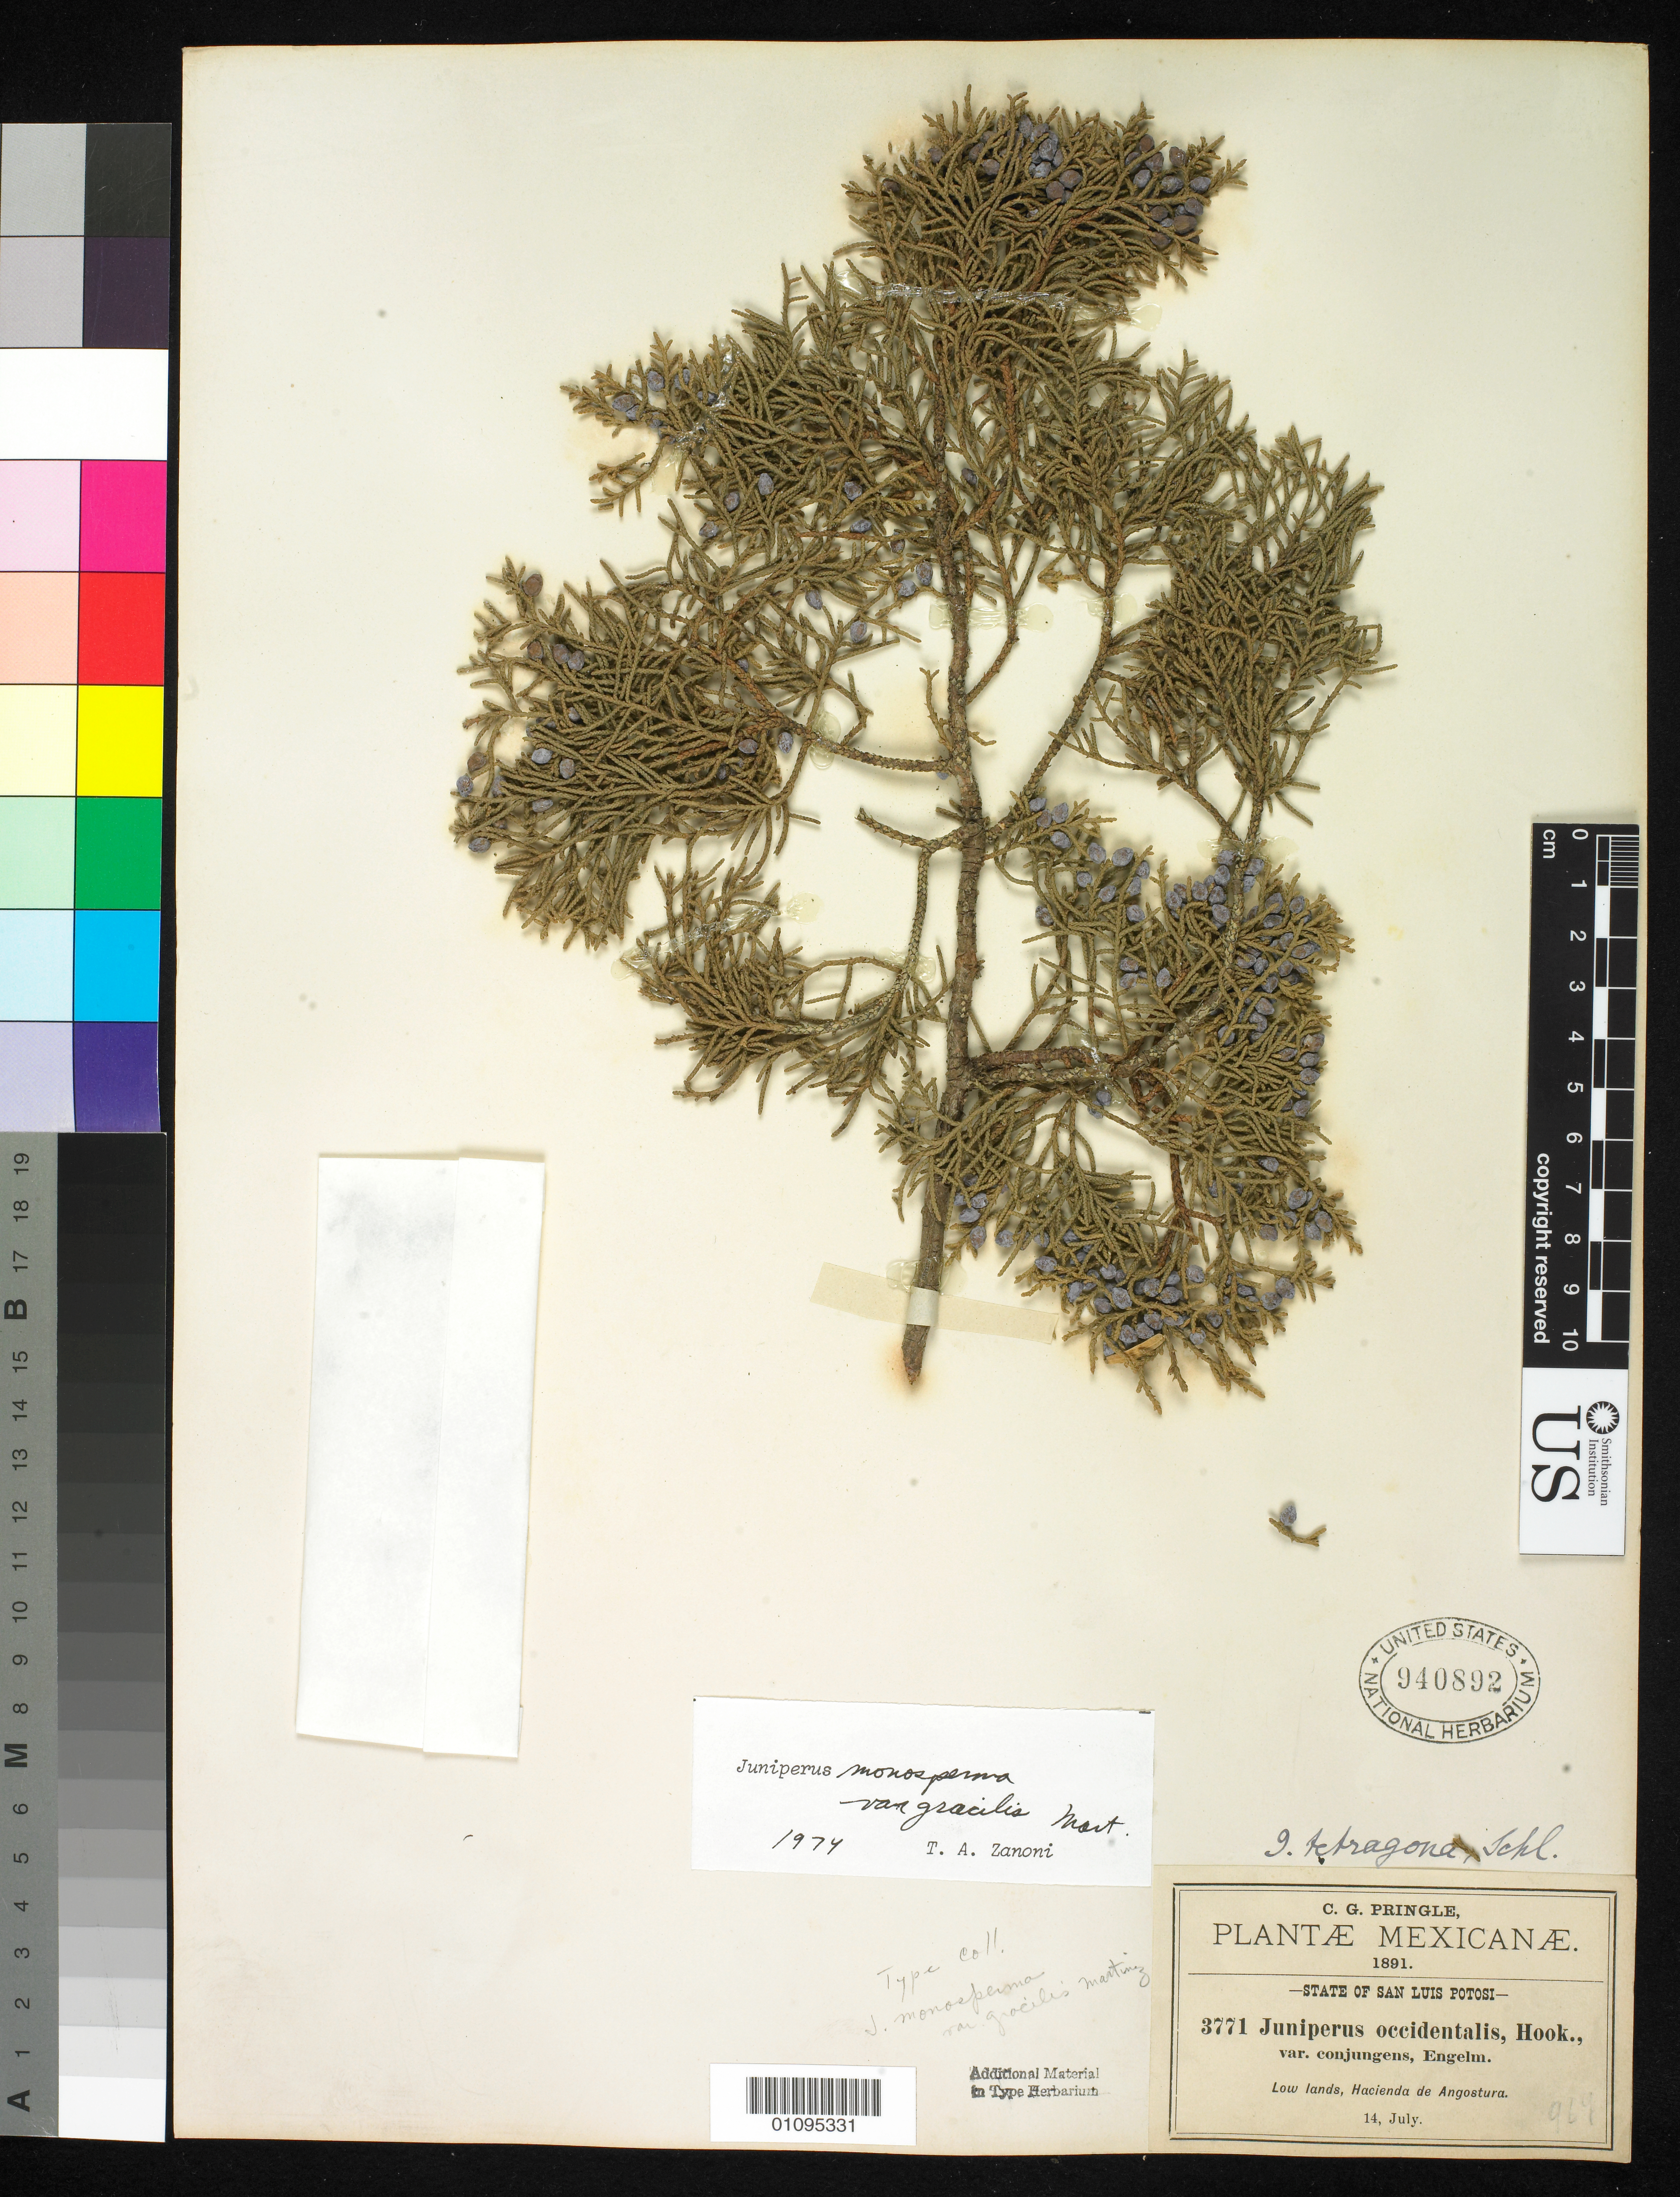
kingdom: Plantae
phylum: Tracheophyta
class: Pinopsida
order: Pinales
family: Cupressaceae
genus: Juniperus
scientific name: Juniperus monosperma var. gracilis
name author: Martínez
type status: Isotype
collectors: C. G. Pringle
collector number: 3771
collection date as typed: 14 Jul 1891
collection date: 1891-07-14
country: Mexico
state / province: San Luis Potosi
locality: Hacienda de Angostura.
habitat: Low lands.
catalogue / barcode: US 940892